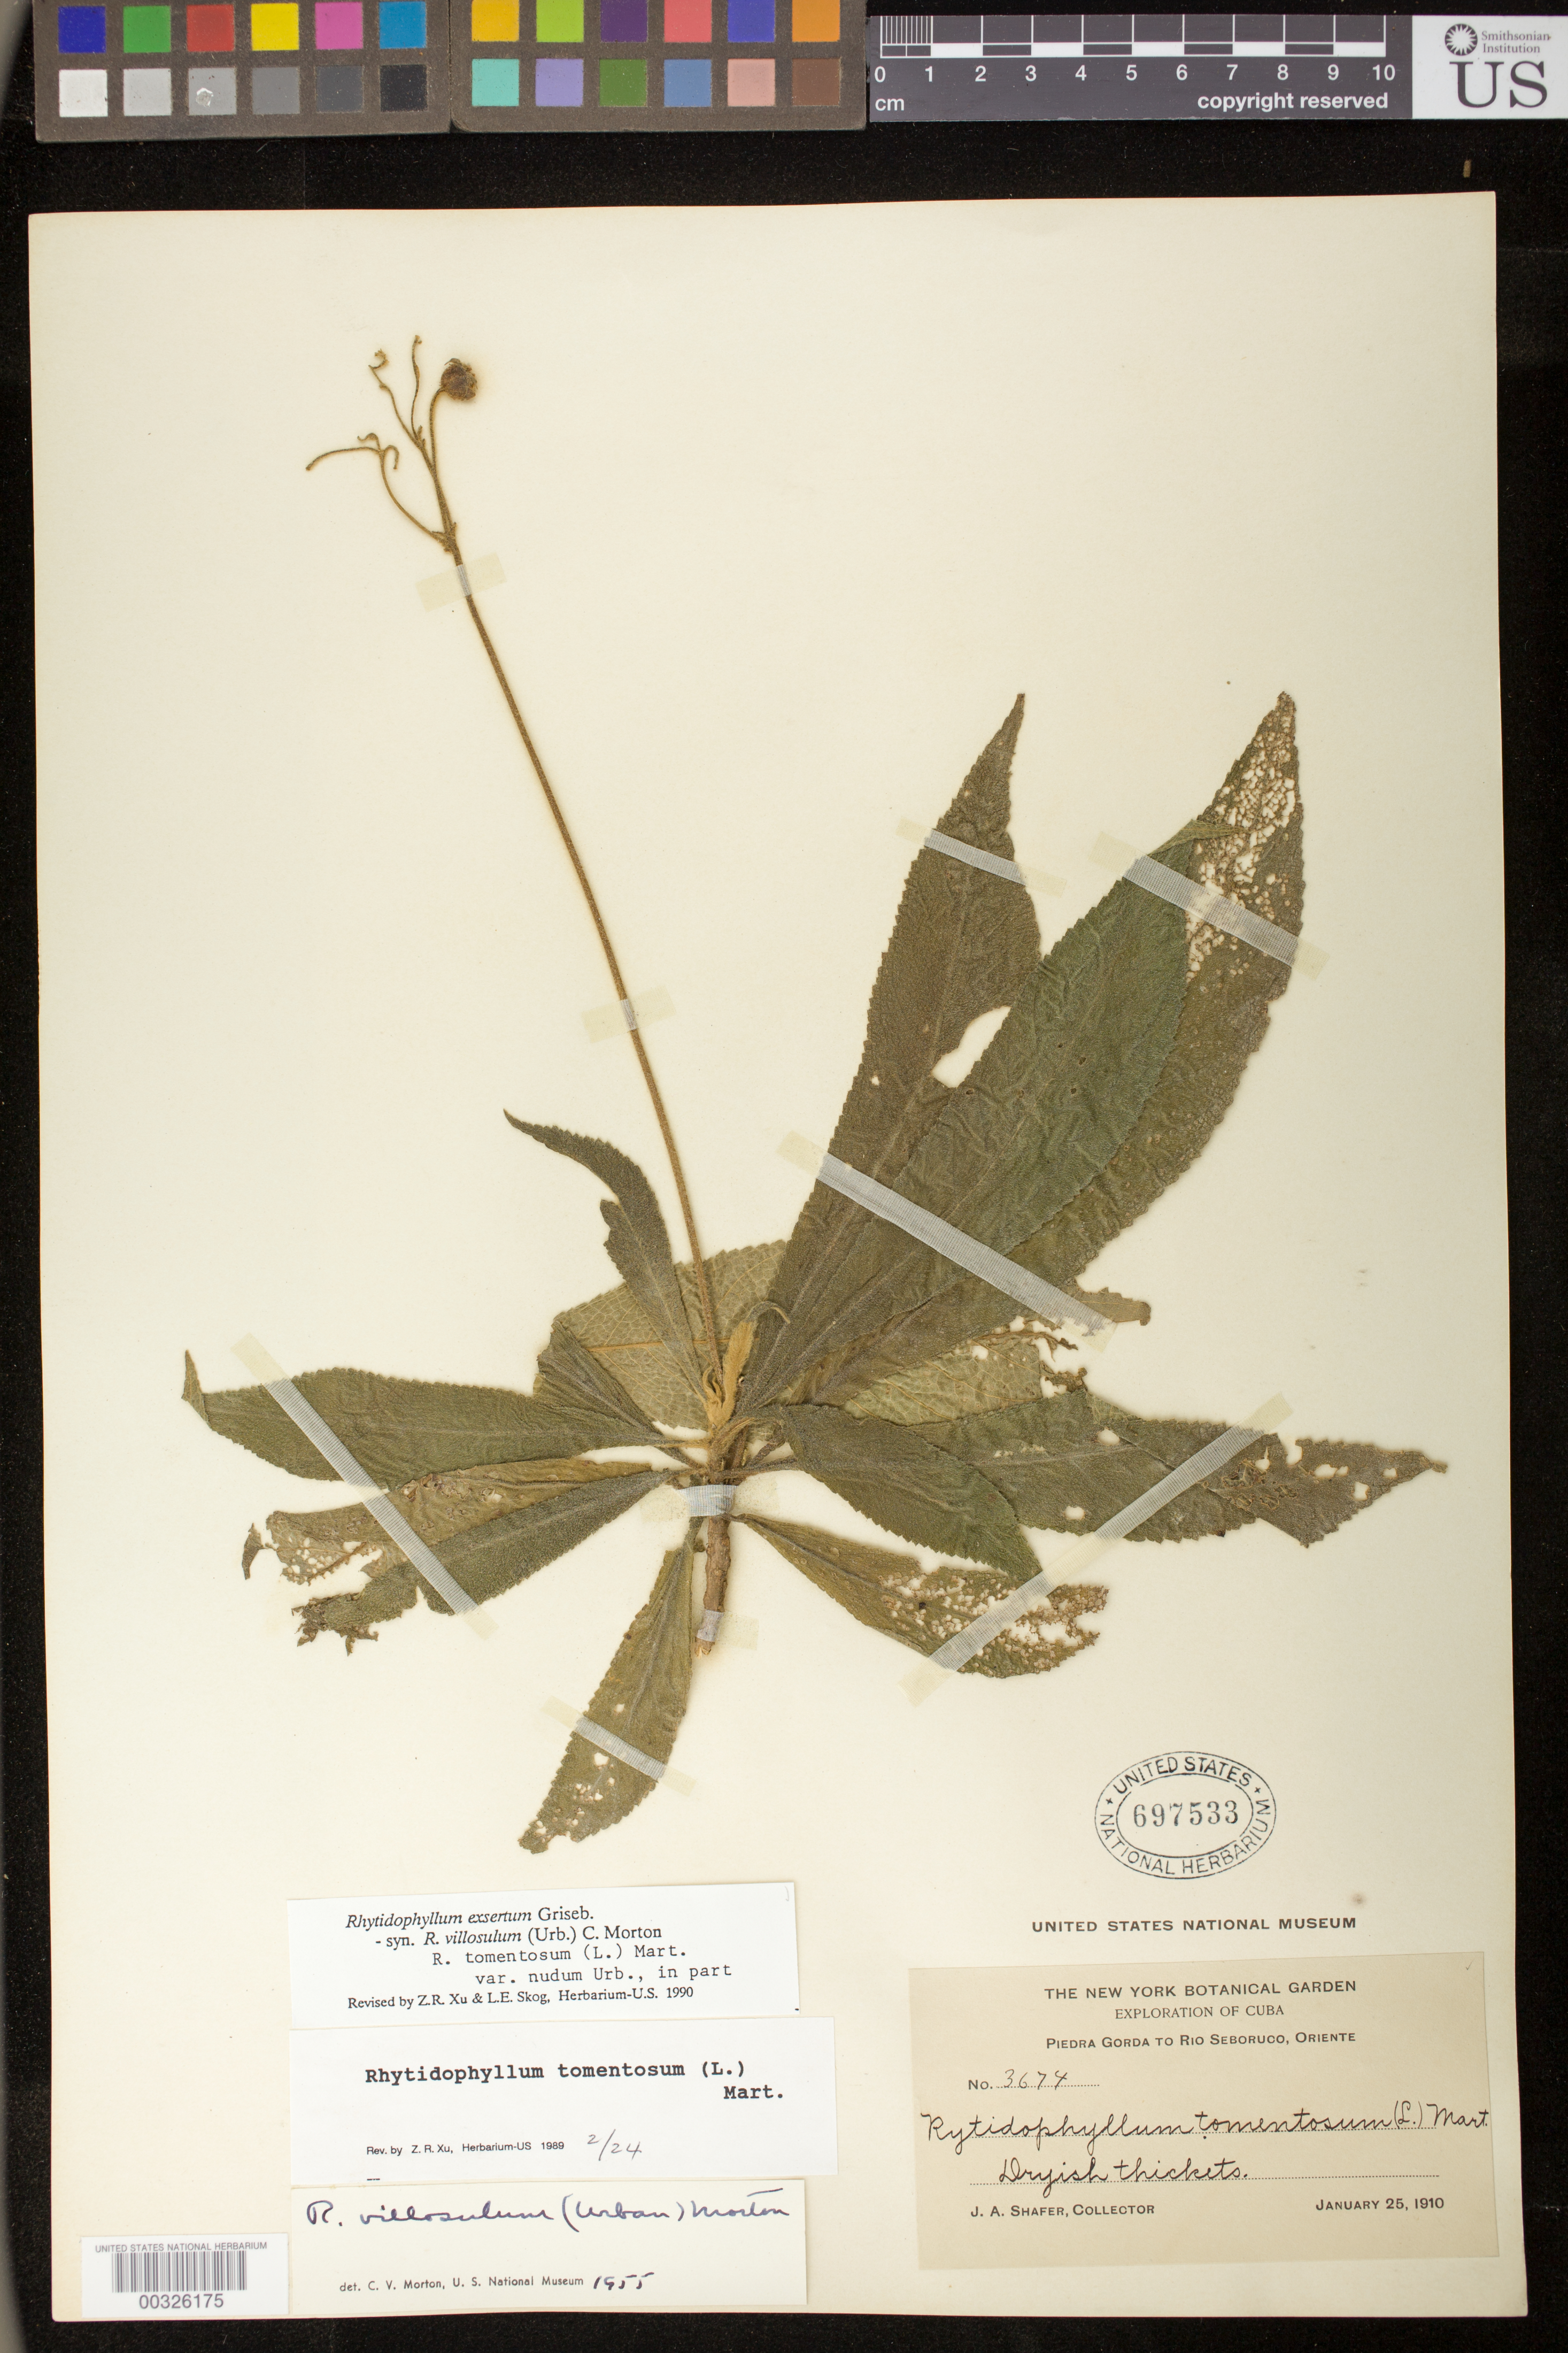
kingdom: Plantae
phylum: Tracheophyta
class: Magnoliopsida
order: Lamiales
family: Gesneriaceae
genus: Rhytidophyllum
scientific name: Rhytidophyllum exsertum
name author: Griseb.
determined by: Skog, Laurence E.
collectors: J. A. Shafer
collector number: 3674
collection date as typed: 25 Jan 1910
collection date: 1910-01-25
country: Cuba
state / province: Oriente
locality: Piedra Gorda to Rio Seboruco, Oriente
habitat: Dryish thickets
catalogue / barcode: US 697533